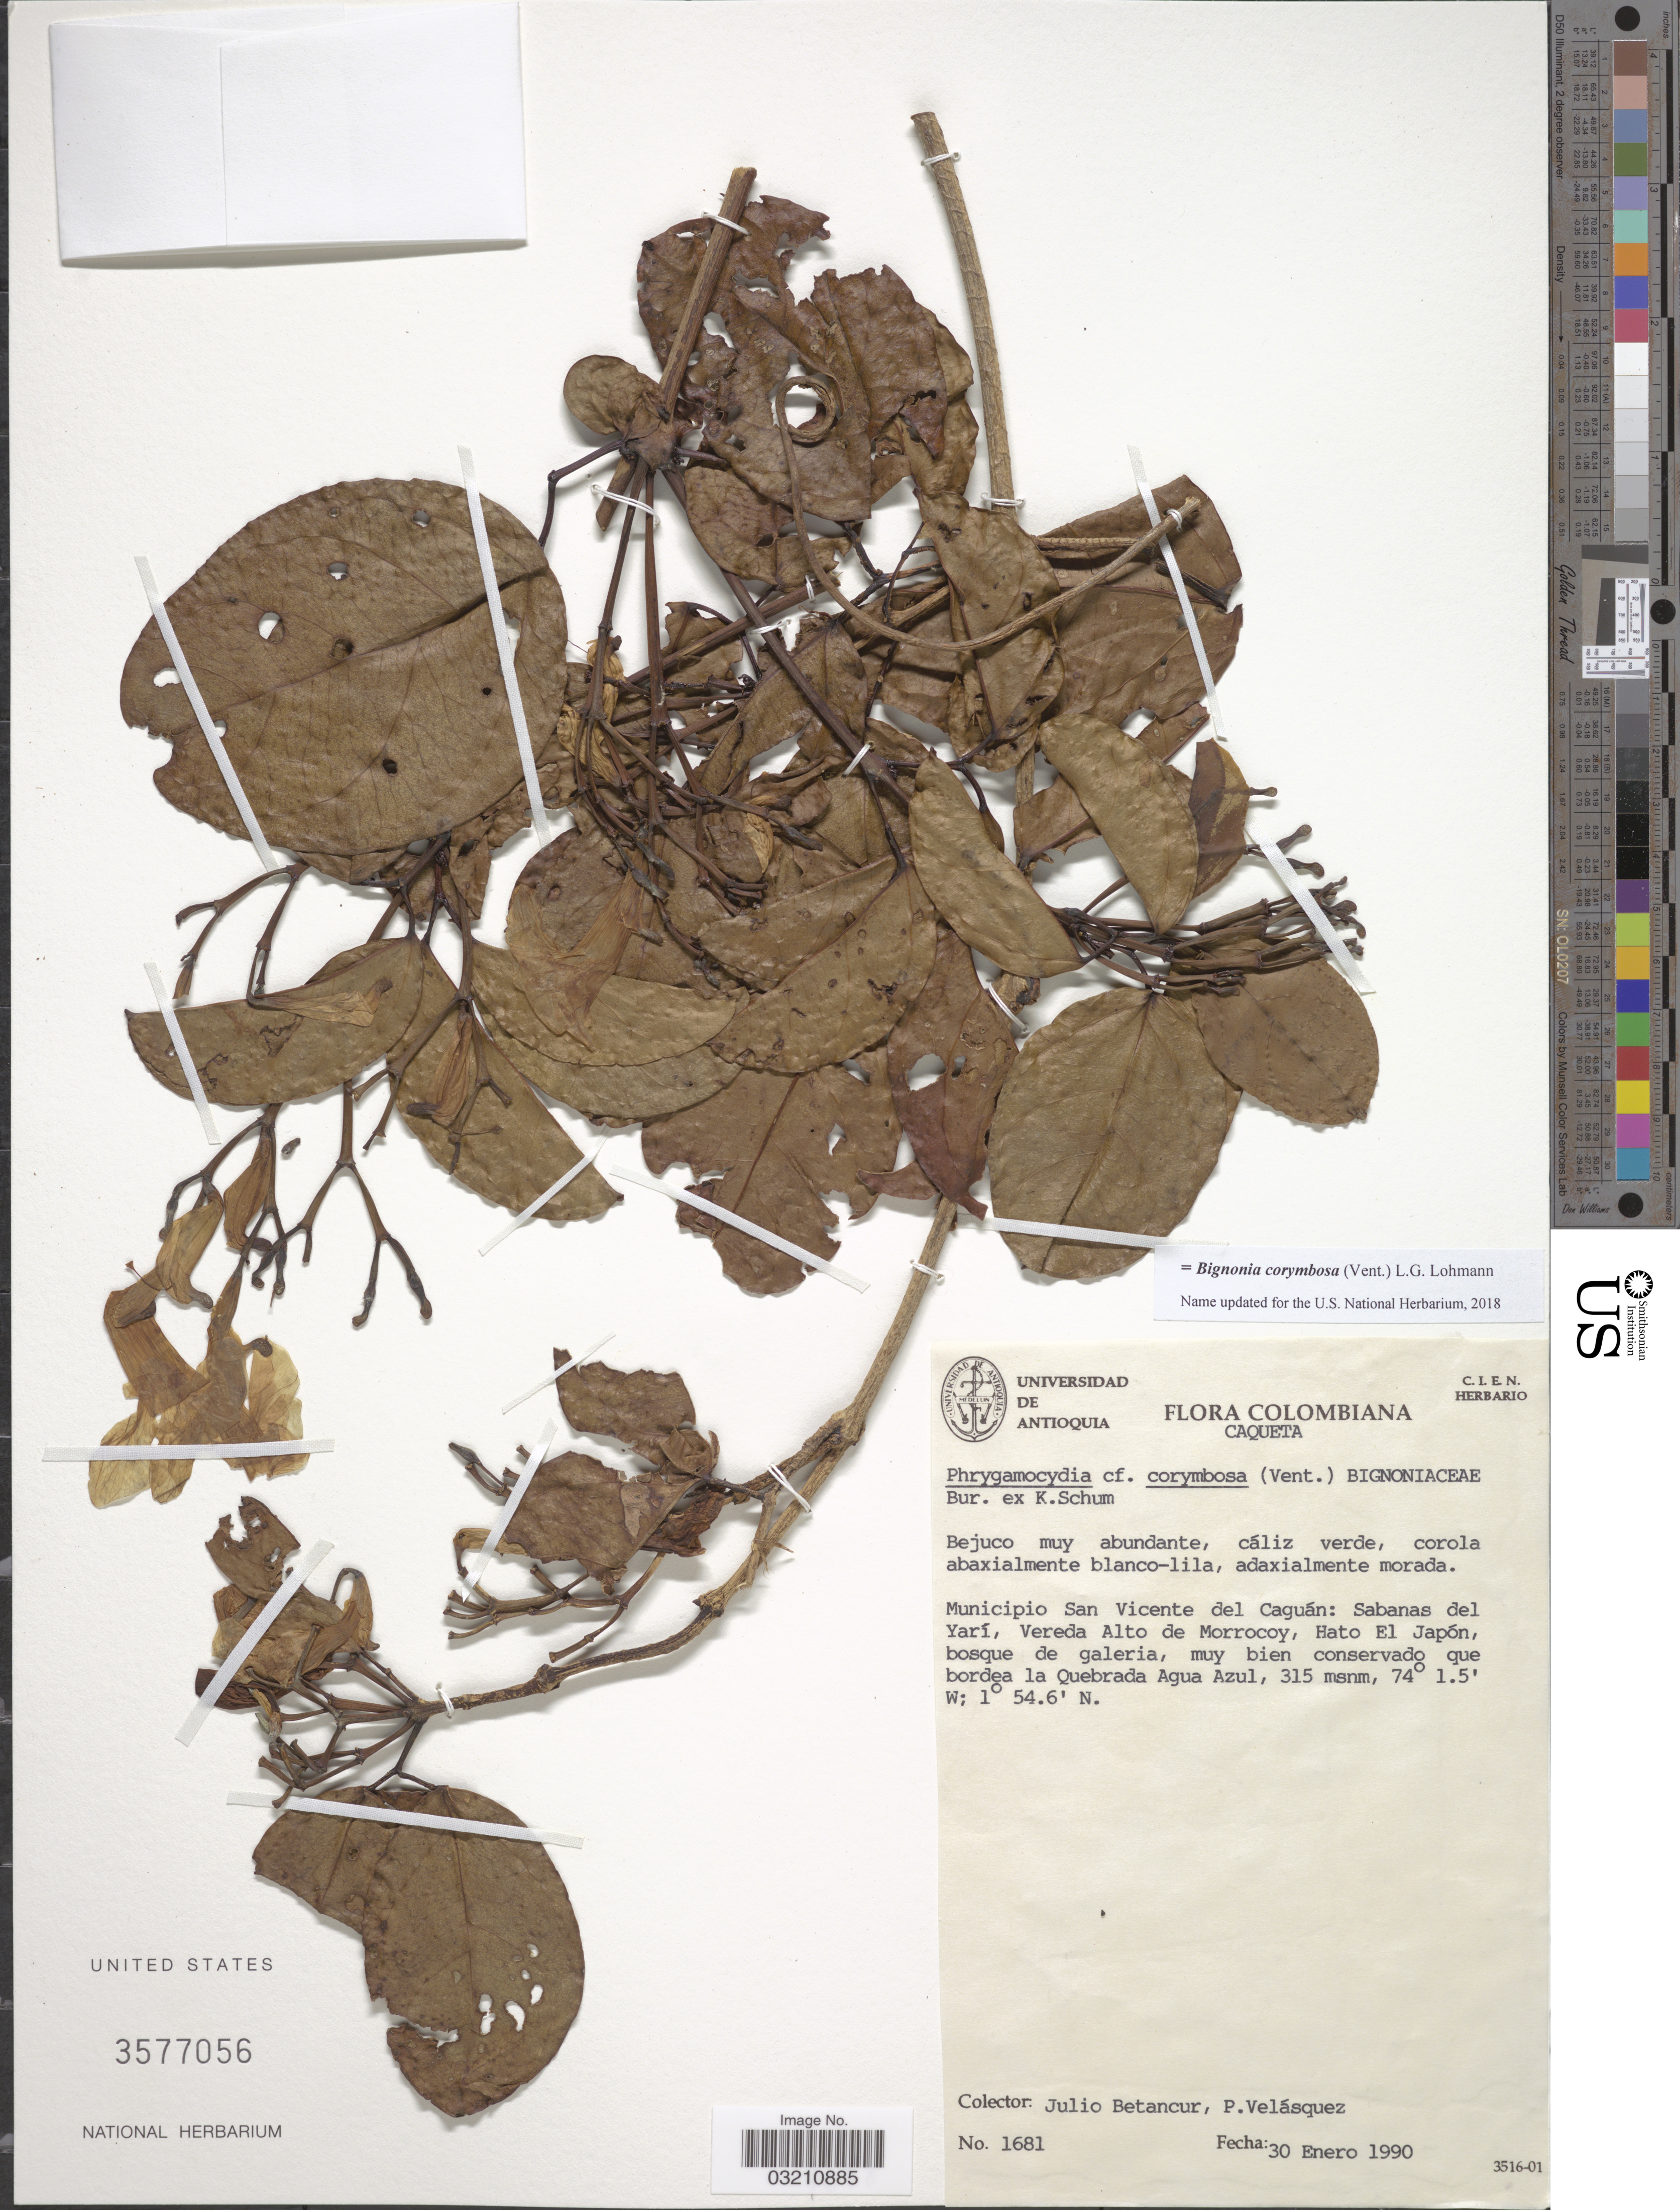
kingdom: Plantae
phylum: Tracheophyta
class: Magnoliopsida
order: Lamiales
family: Bignoniaceae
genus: Bignonia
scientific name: Bignonia corymbosa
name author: (Vent.) L.G. Lohmann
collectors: J. Betancur & P. Velasquez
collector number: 1681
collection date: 1990-01-30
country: Colombia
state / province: Caquetá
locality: Municipio San Vicente del Caguán: Sabanas del Yarí, Vereda Alto de Morrocoy, Hato El Japón, bosque de galeria, muy bien conservado que bordea la Quebrada Agua Azul.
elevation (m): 315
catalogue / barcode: US 3577056